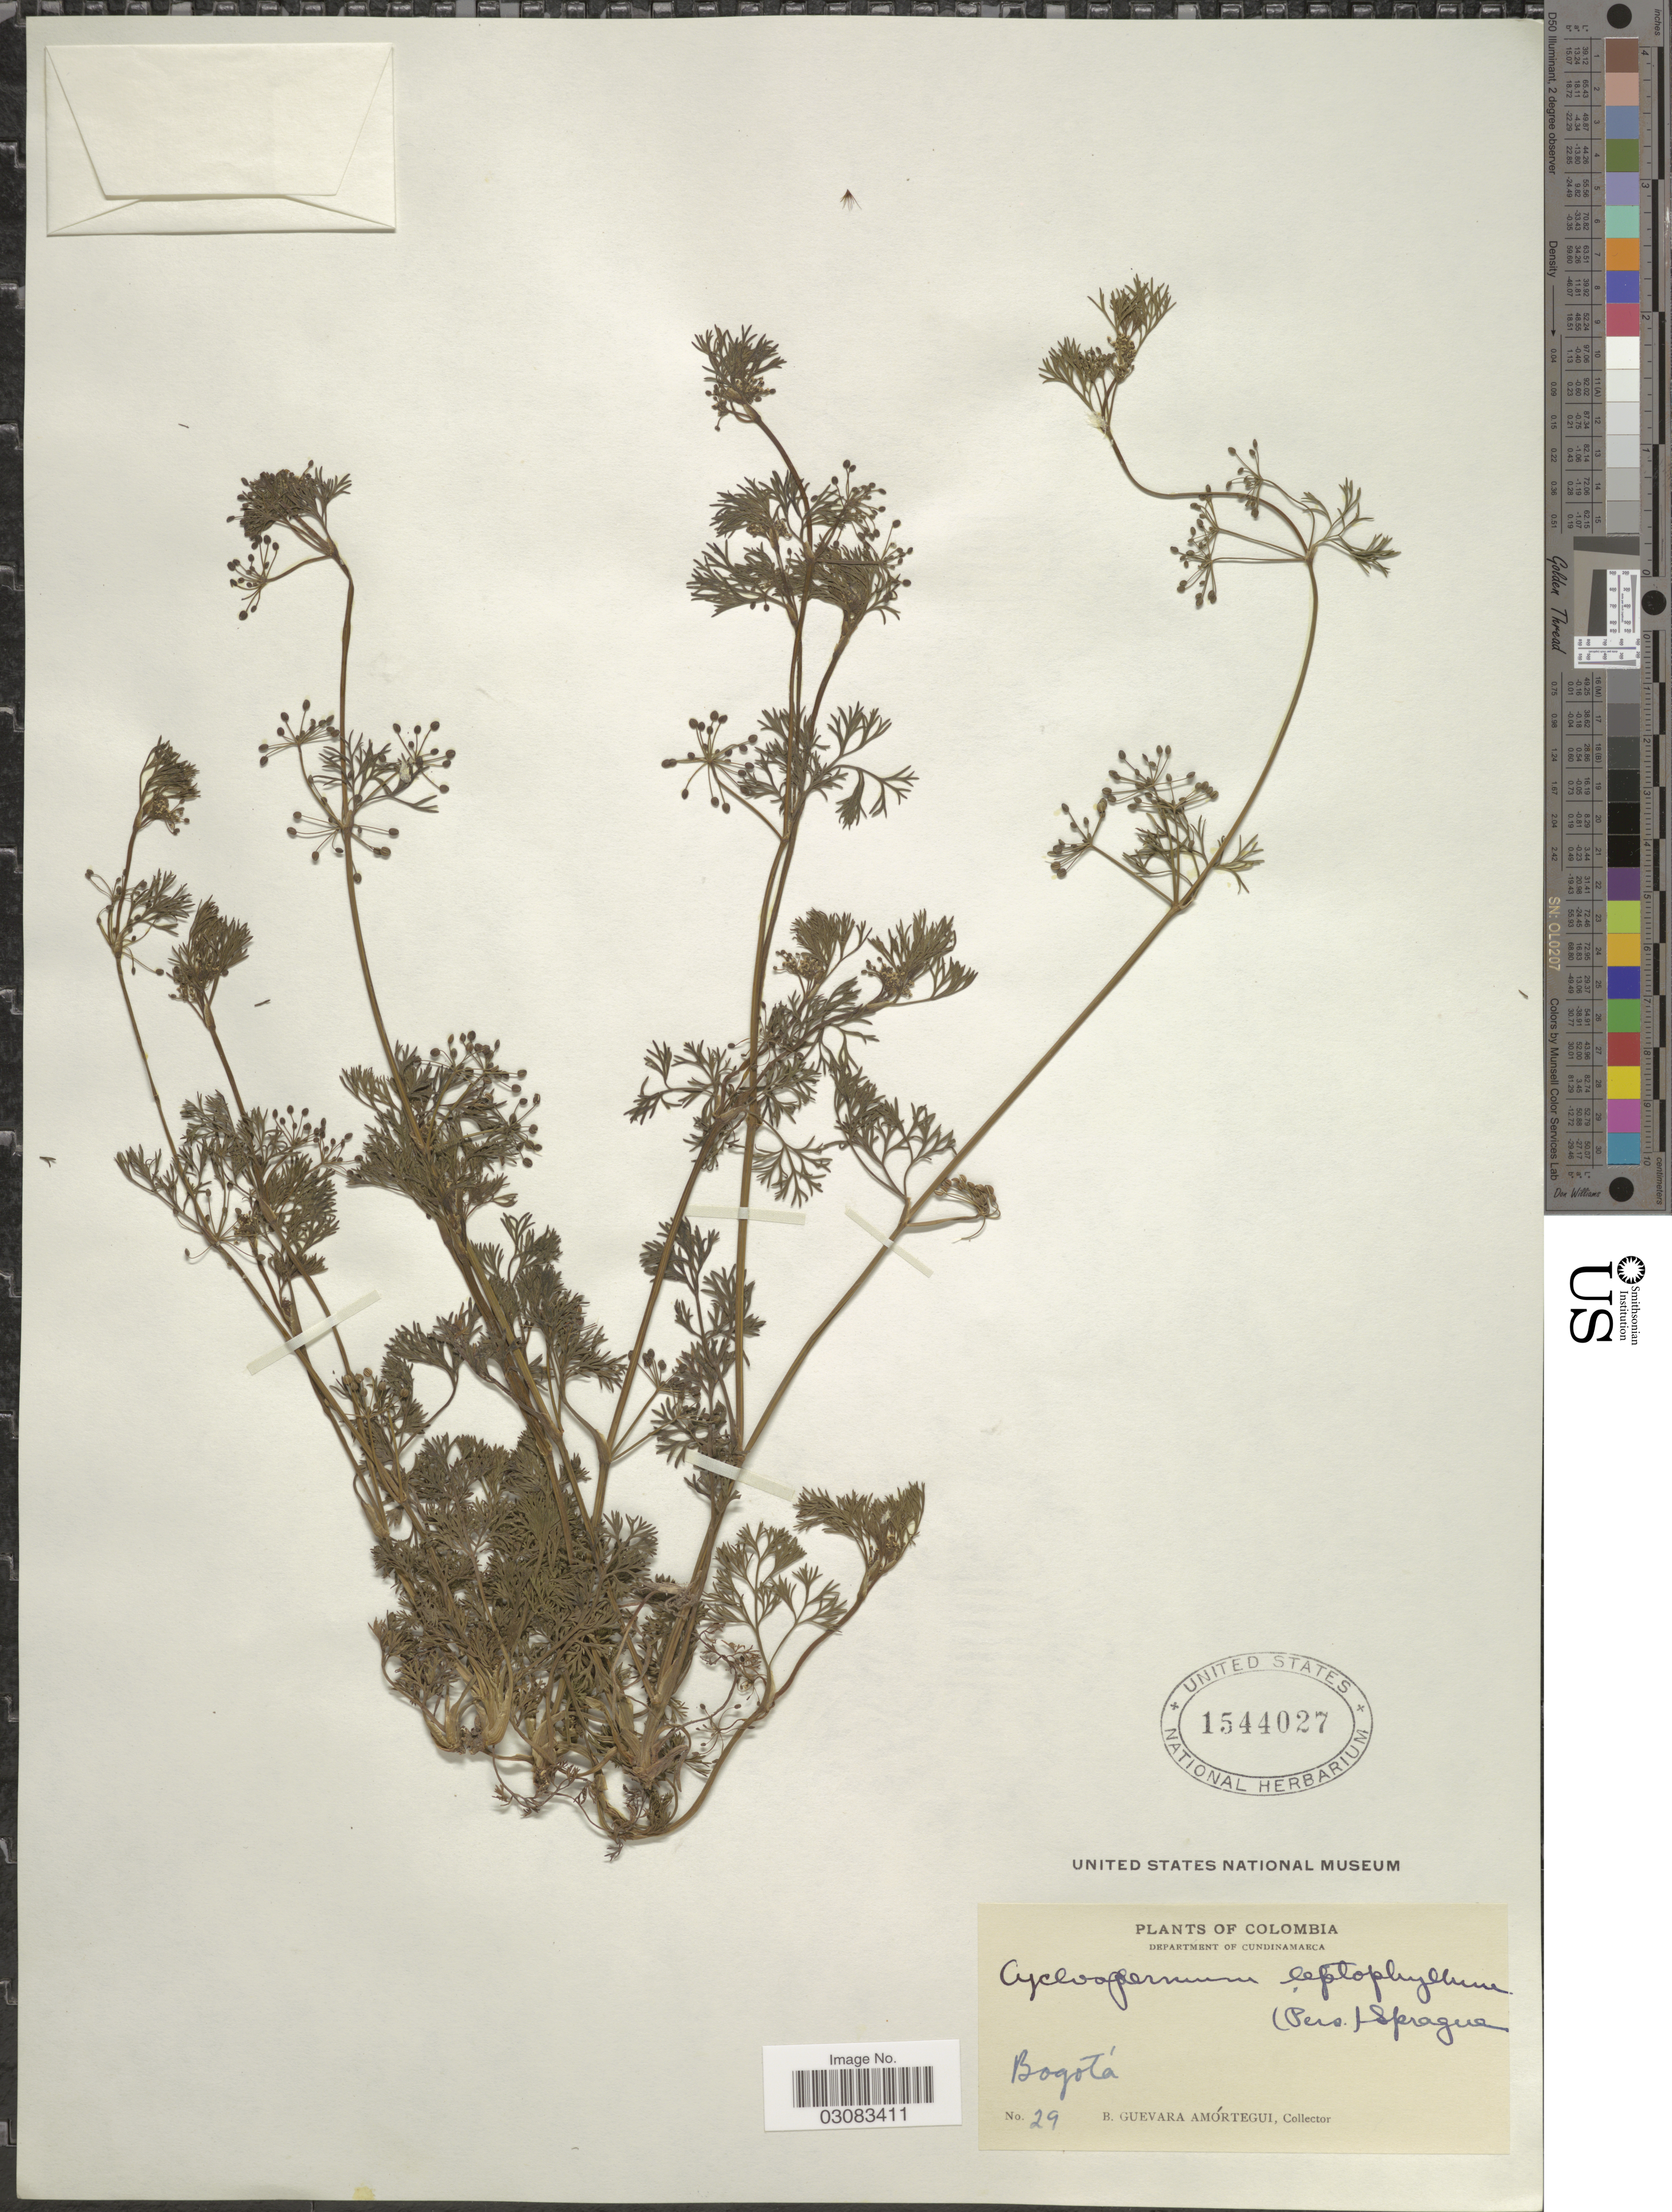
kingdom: Plantae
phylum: Tracheophyta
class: Magnoliopsida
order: Apiales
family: Apiaceae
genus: Cyclospermum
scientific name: Cyclospermum leptophyllum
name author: (Pers.) Sprague ex Britton & P. Wilson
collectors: B. Guevara Amortegui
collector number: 29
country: Colombia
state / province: Cundinamarca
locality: Department of Cundinamarca. Bogotá.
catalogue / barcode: US 1544027